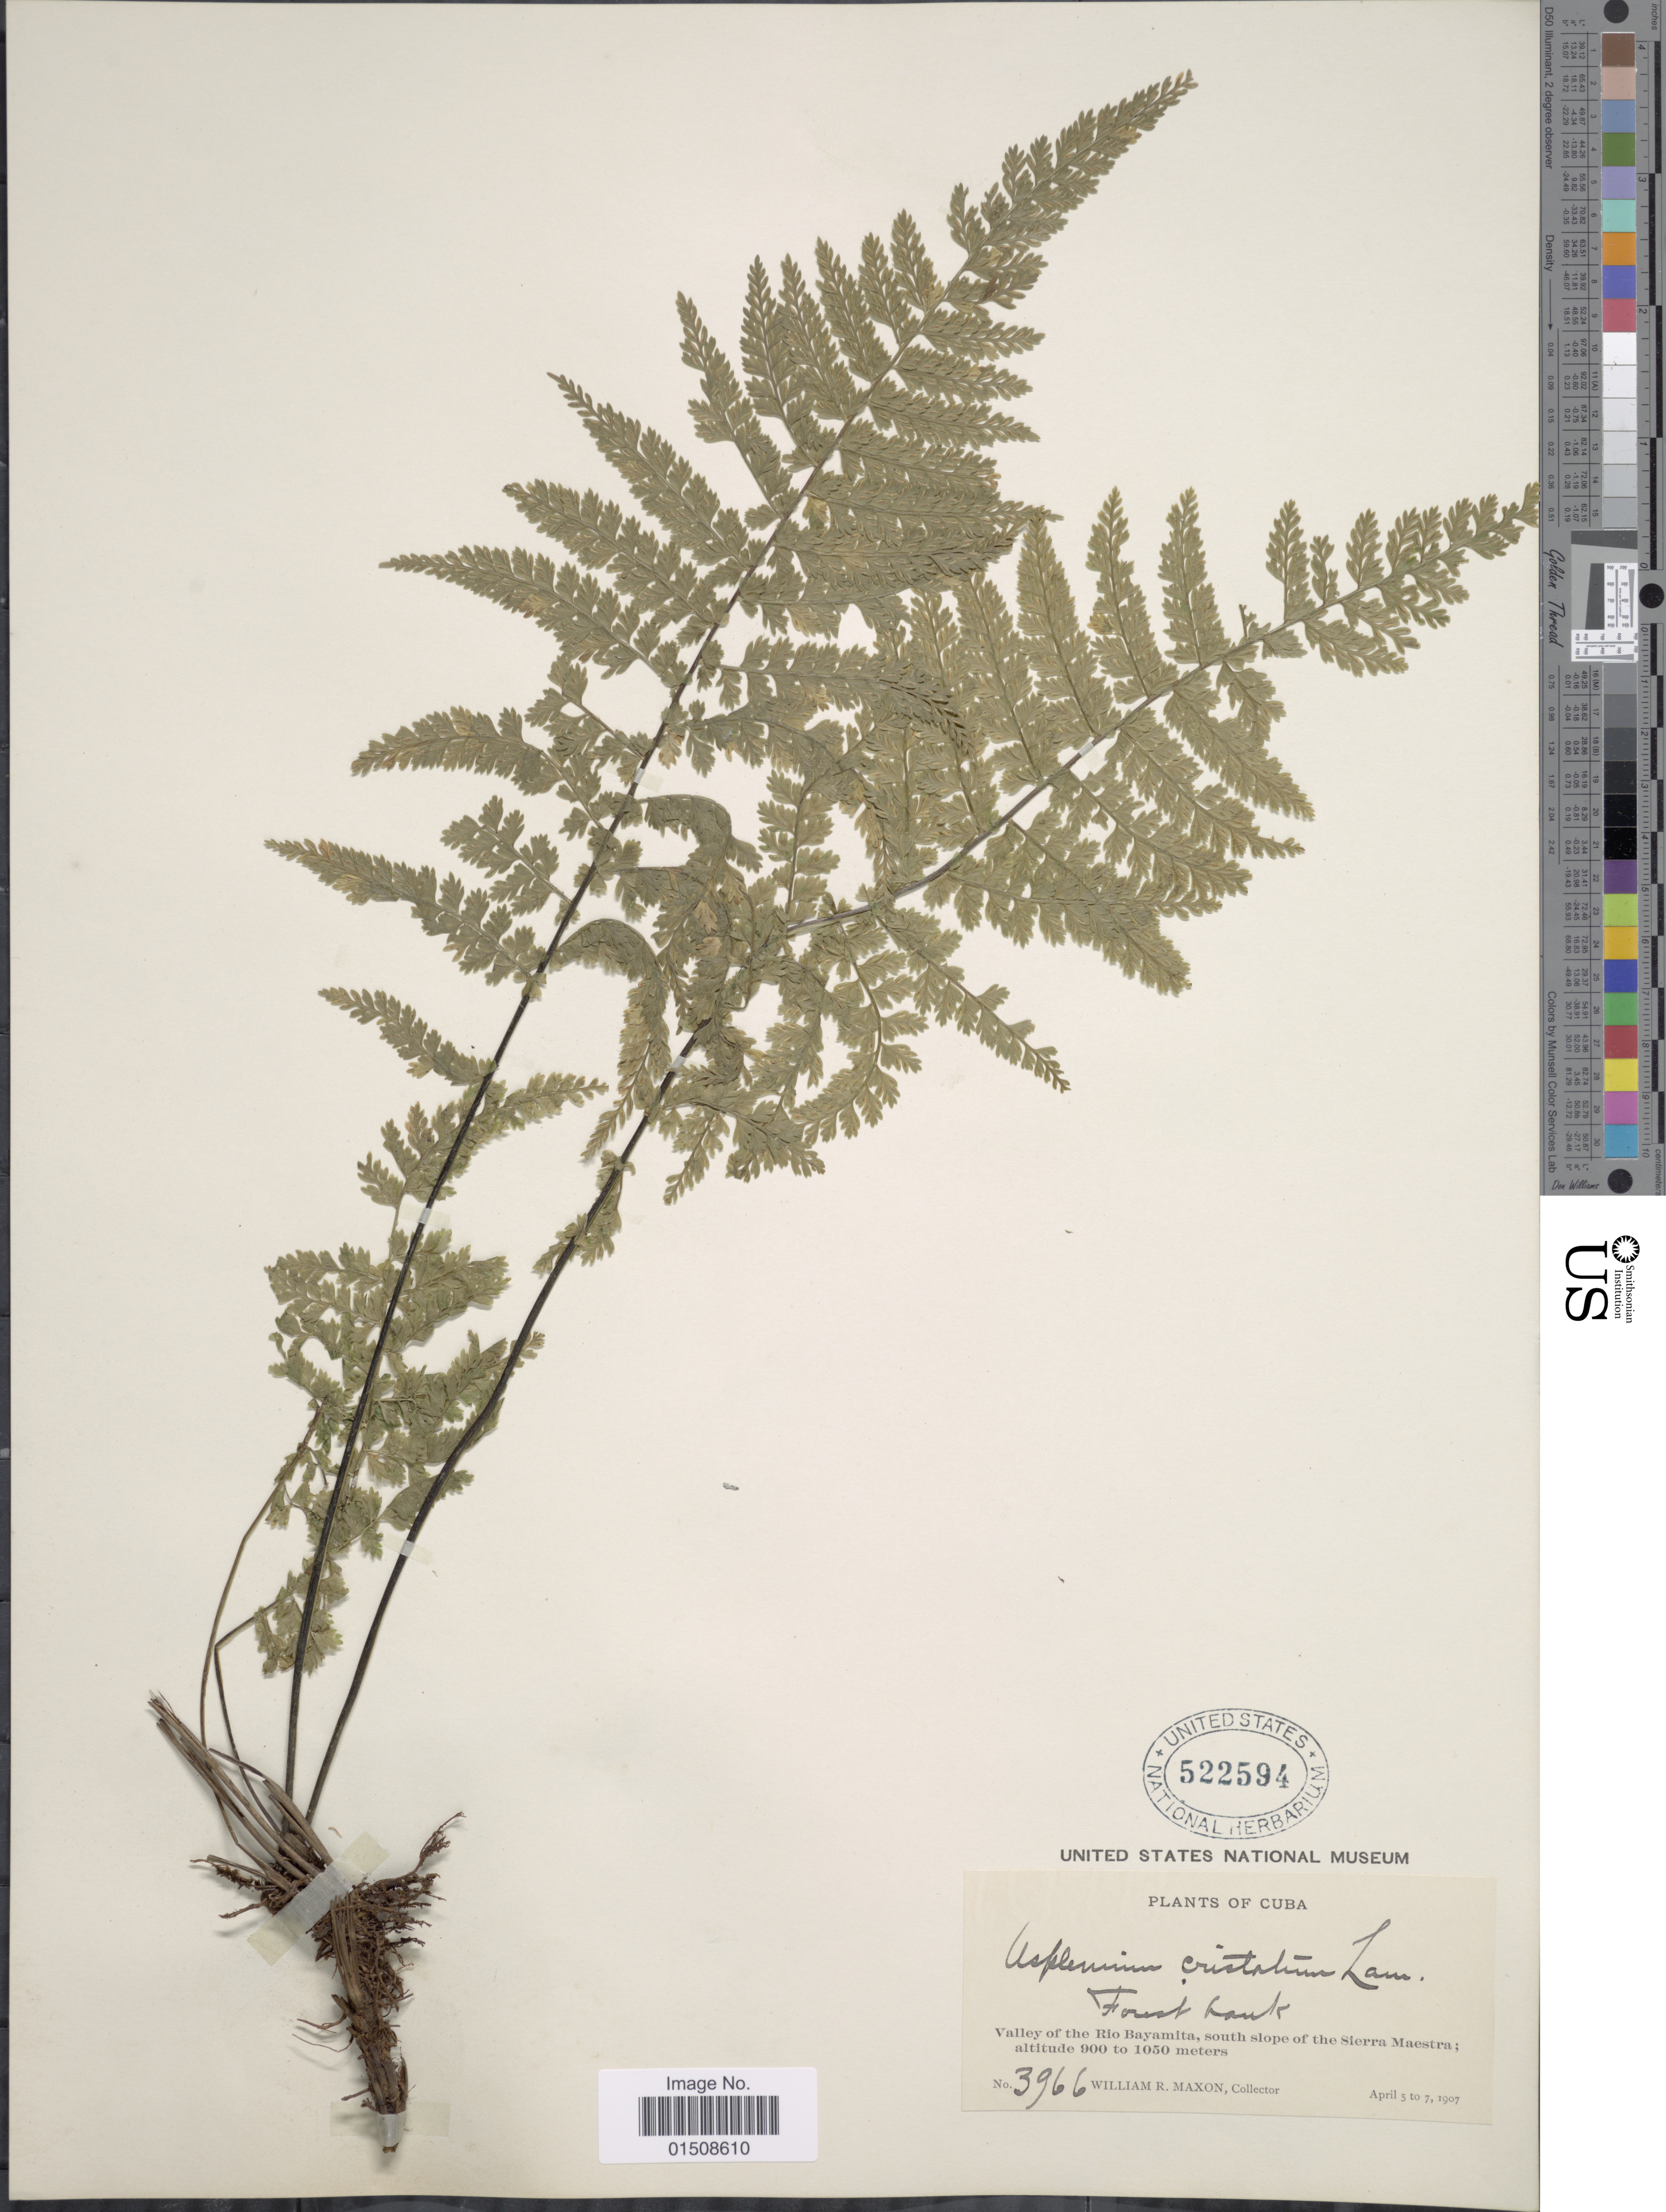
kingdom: Plantae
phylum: Tracheophyta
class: Polypodiopsida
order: Polypodiales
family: Aspleniaceae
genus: Asplenium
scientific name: Asplenium cristatum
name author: Lam.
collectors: W. R. Maxon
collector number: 3966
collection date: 1907-04-05/1907-04-07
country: Cuba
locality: Valley of the Rio Bayamita, south slope of the Sierra Maestra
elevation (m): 900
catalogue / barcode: US 522594